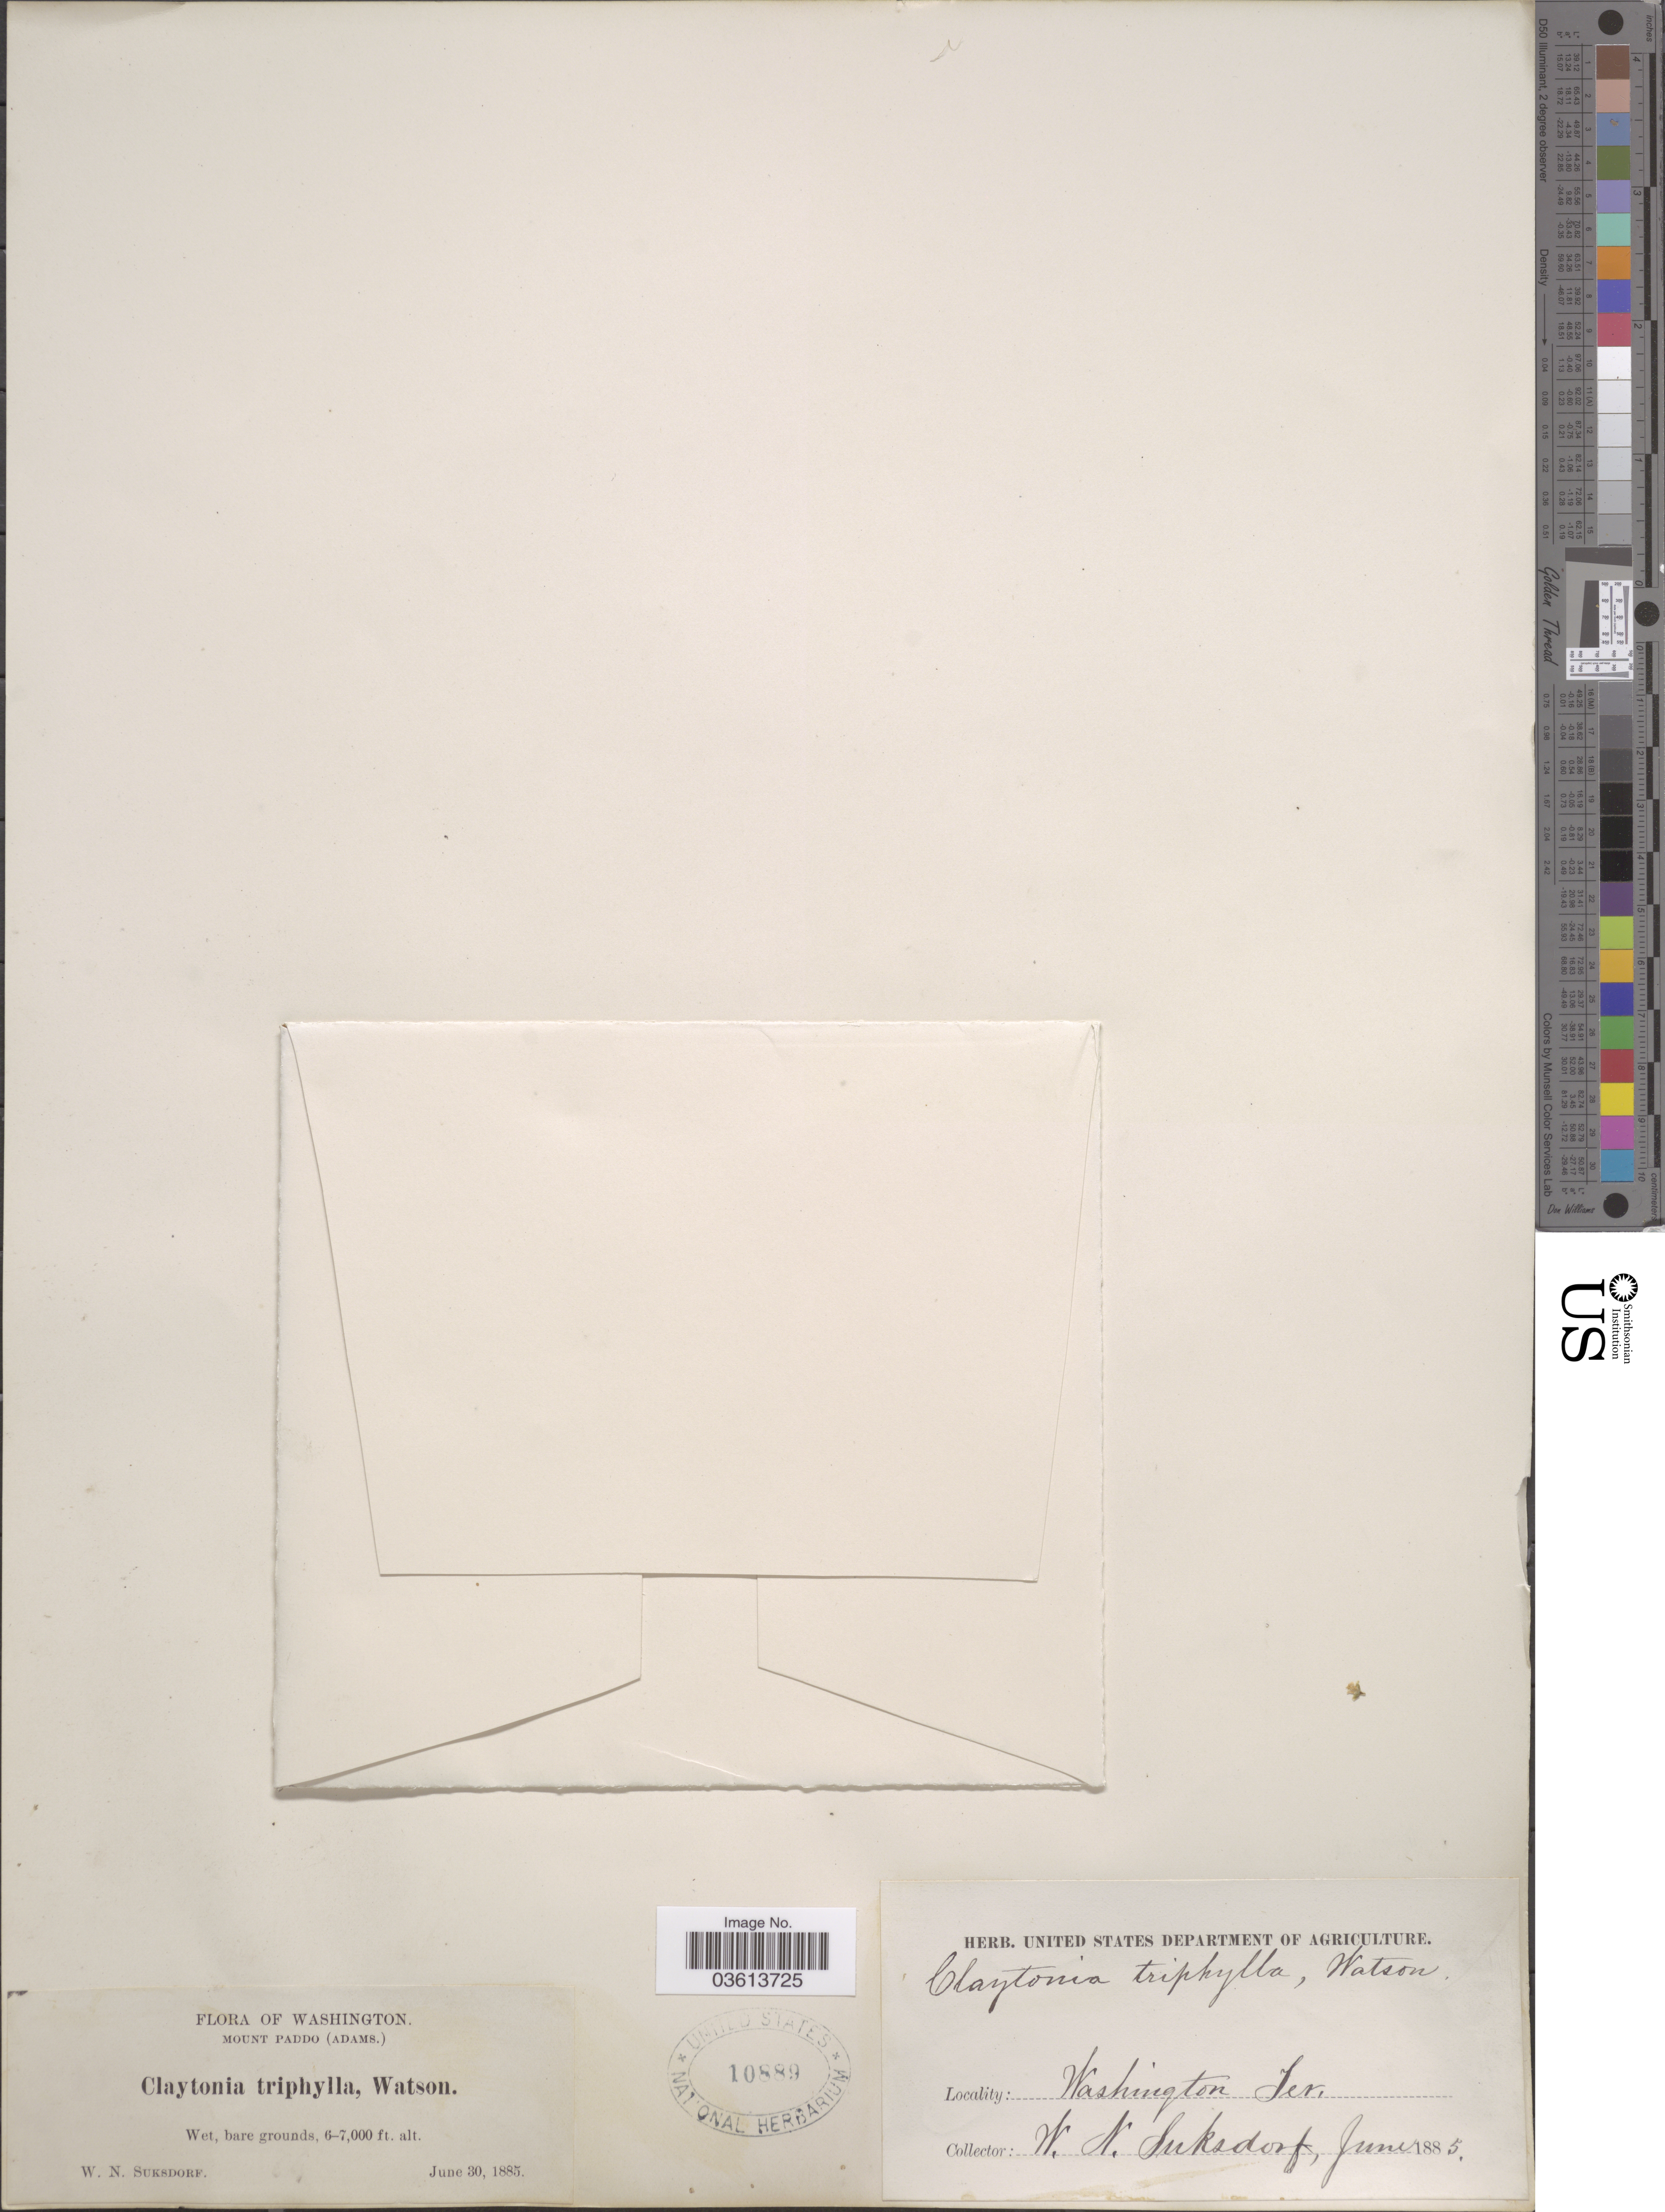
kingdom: Plantae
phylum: Tracheophyta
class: Magnoliopsida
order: Caryophyllales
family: Montiaceae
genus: Erocallis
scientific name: Erocallis triphylla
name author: (S. Watson) Rydb.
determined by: Strong, Mark T., (BOT), Smithsonian Institution - National Museum of Natural History (UNITED STATES)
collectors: W. N. Suksdorf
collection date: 1885-06-30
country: United States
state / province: Washington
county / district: Skamania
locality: Mount Paddo (Adams).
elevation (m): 1829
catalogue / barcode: US 10889